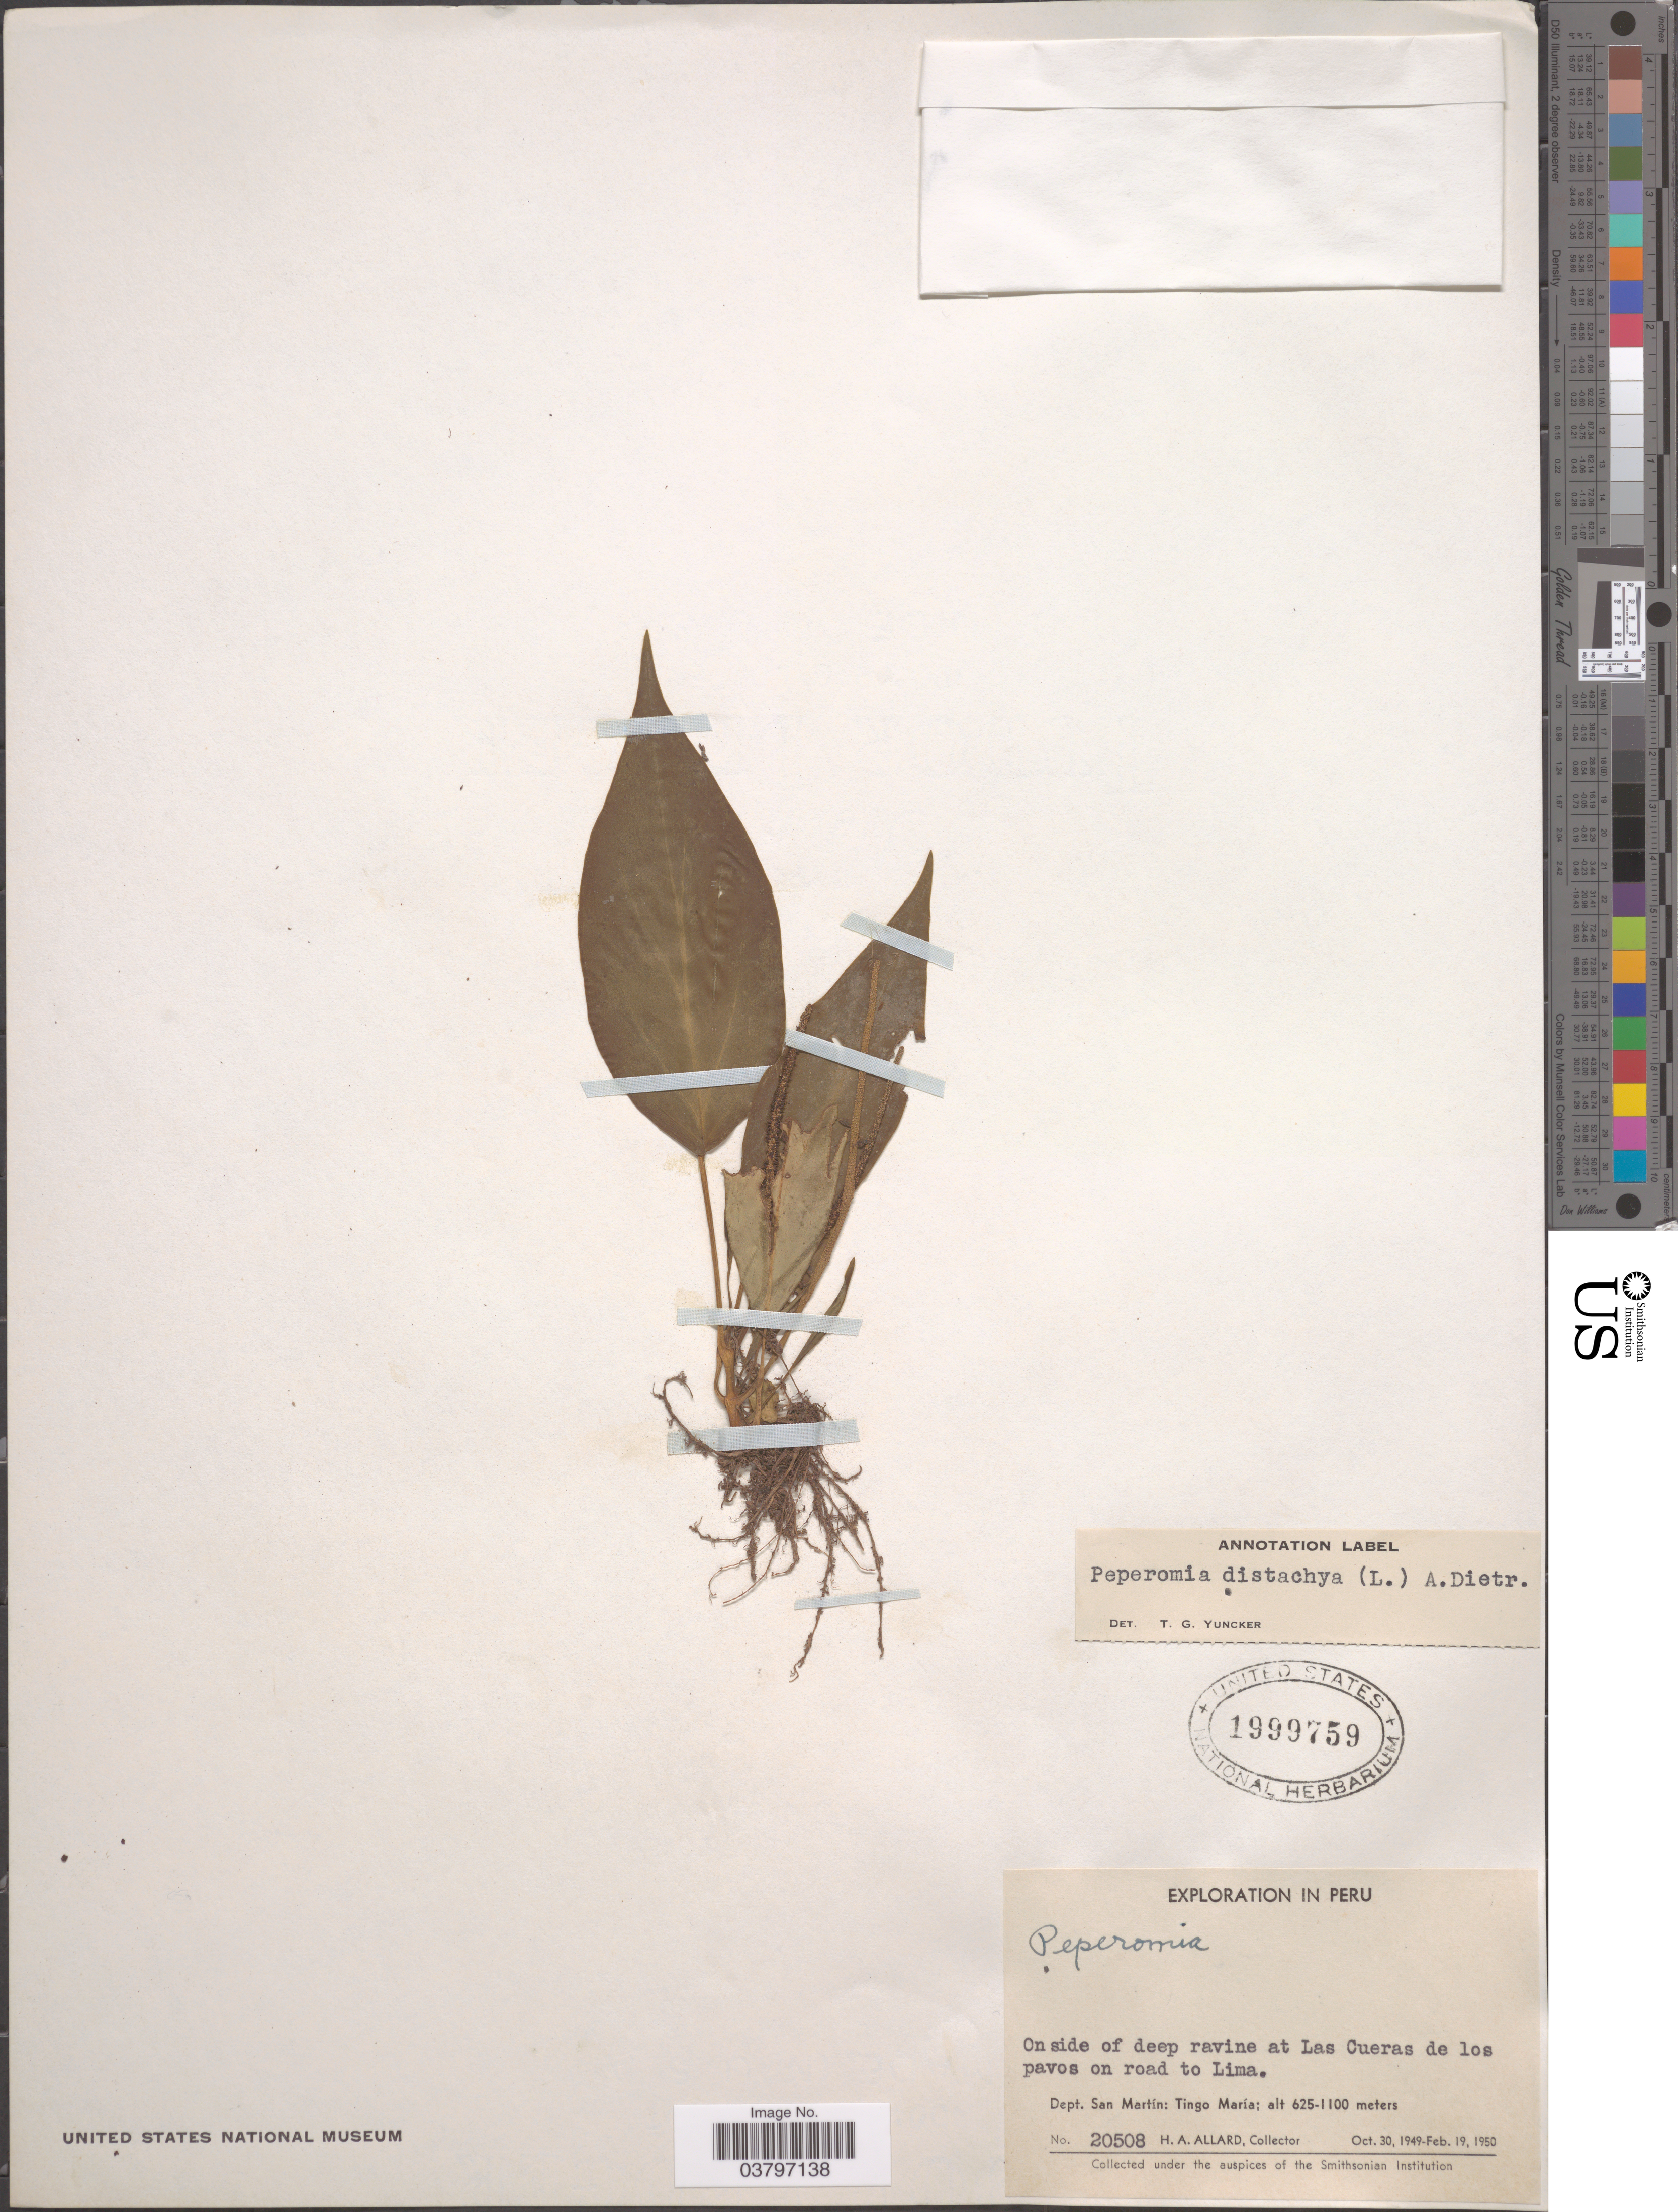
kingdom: Plantae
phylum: Tracheophyta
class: Magnoliopsida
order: Piperales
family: Piperaceae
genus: Peperomia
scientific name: Peperomia distachya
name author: (L.) A. Dietr.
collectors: H. A. Allard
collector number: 20508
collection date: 1949-10-30/1950-02-19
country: Peru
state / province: San Martín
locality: On side of deep ravine at Las Cueras de los pavos on road to Lima. Dept. San Martín: Tingo María.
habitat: on side of deep ravine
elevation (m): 625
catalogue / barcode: US 1999759